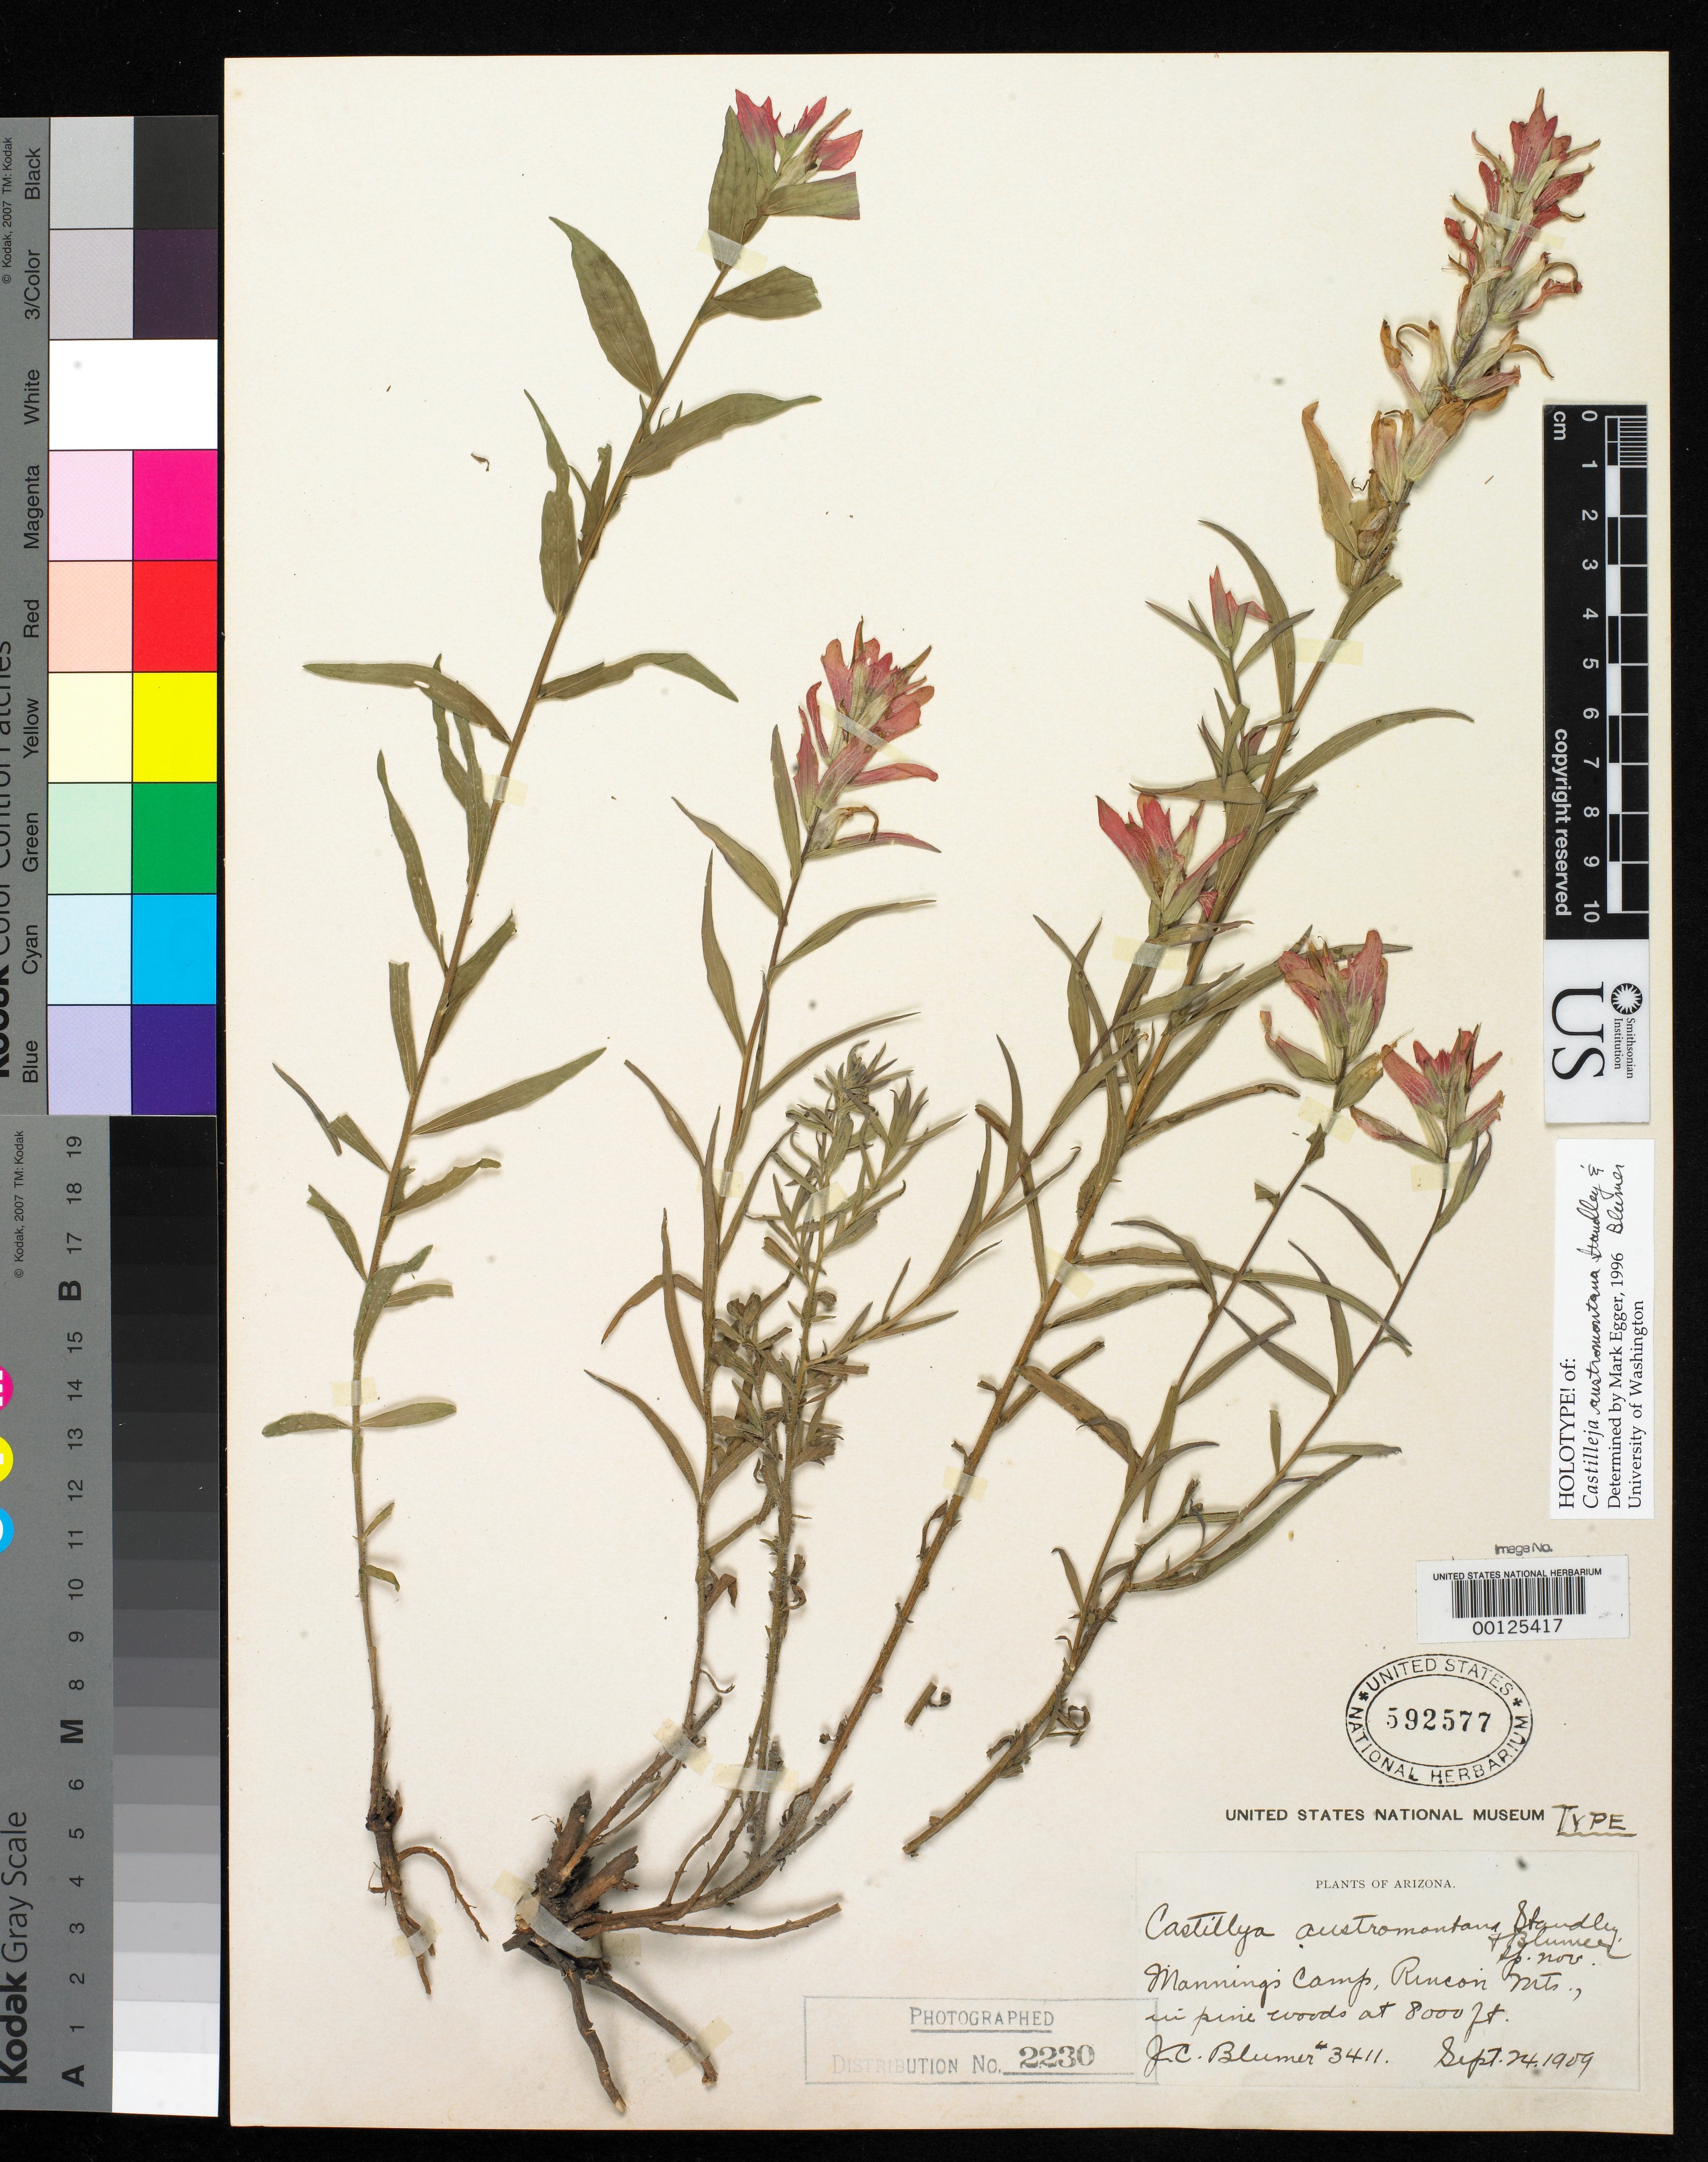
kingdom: Plantae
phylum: Tracheophyta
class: Magnoliopsida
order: Lamiales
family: Orobanchaceae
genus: Castilleja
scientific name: Castilleja austromontana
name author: Standl. & Blumer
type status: Holotype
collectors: J. C. Blumer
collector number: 3411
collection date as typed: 24 Sep 1909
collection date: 1909-09-24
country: United States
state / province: Arizona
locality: Rincon Mts., Manning's camp.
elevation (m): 244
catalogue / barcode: US 592577